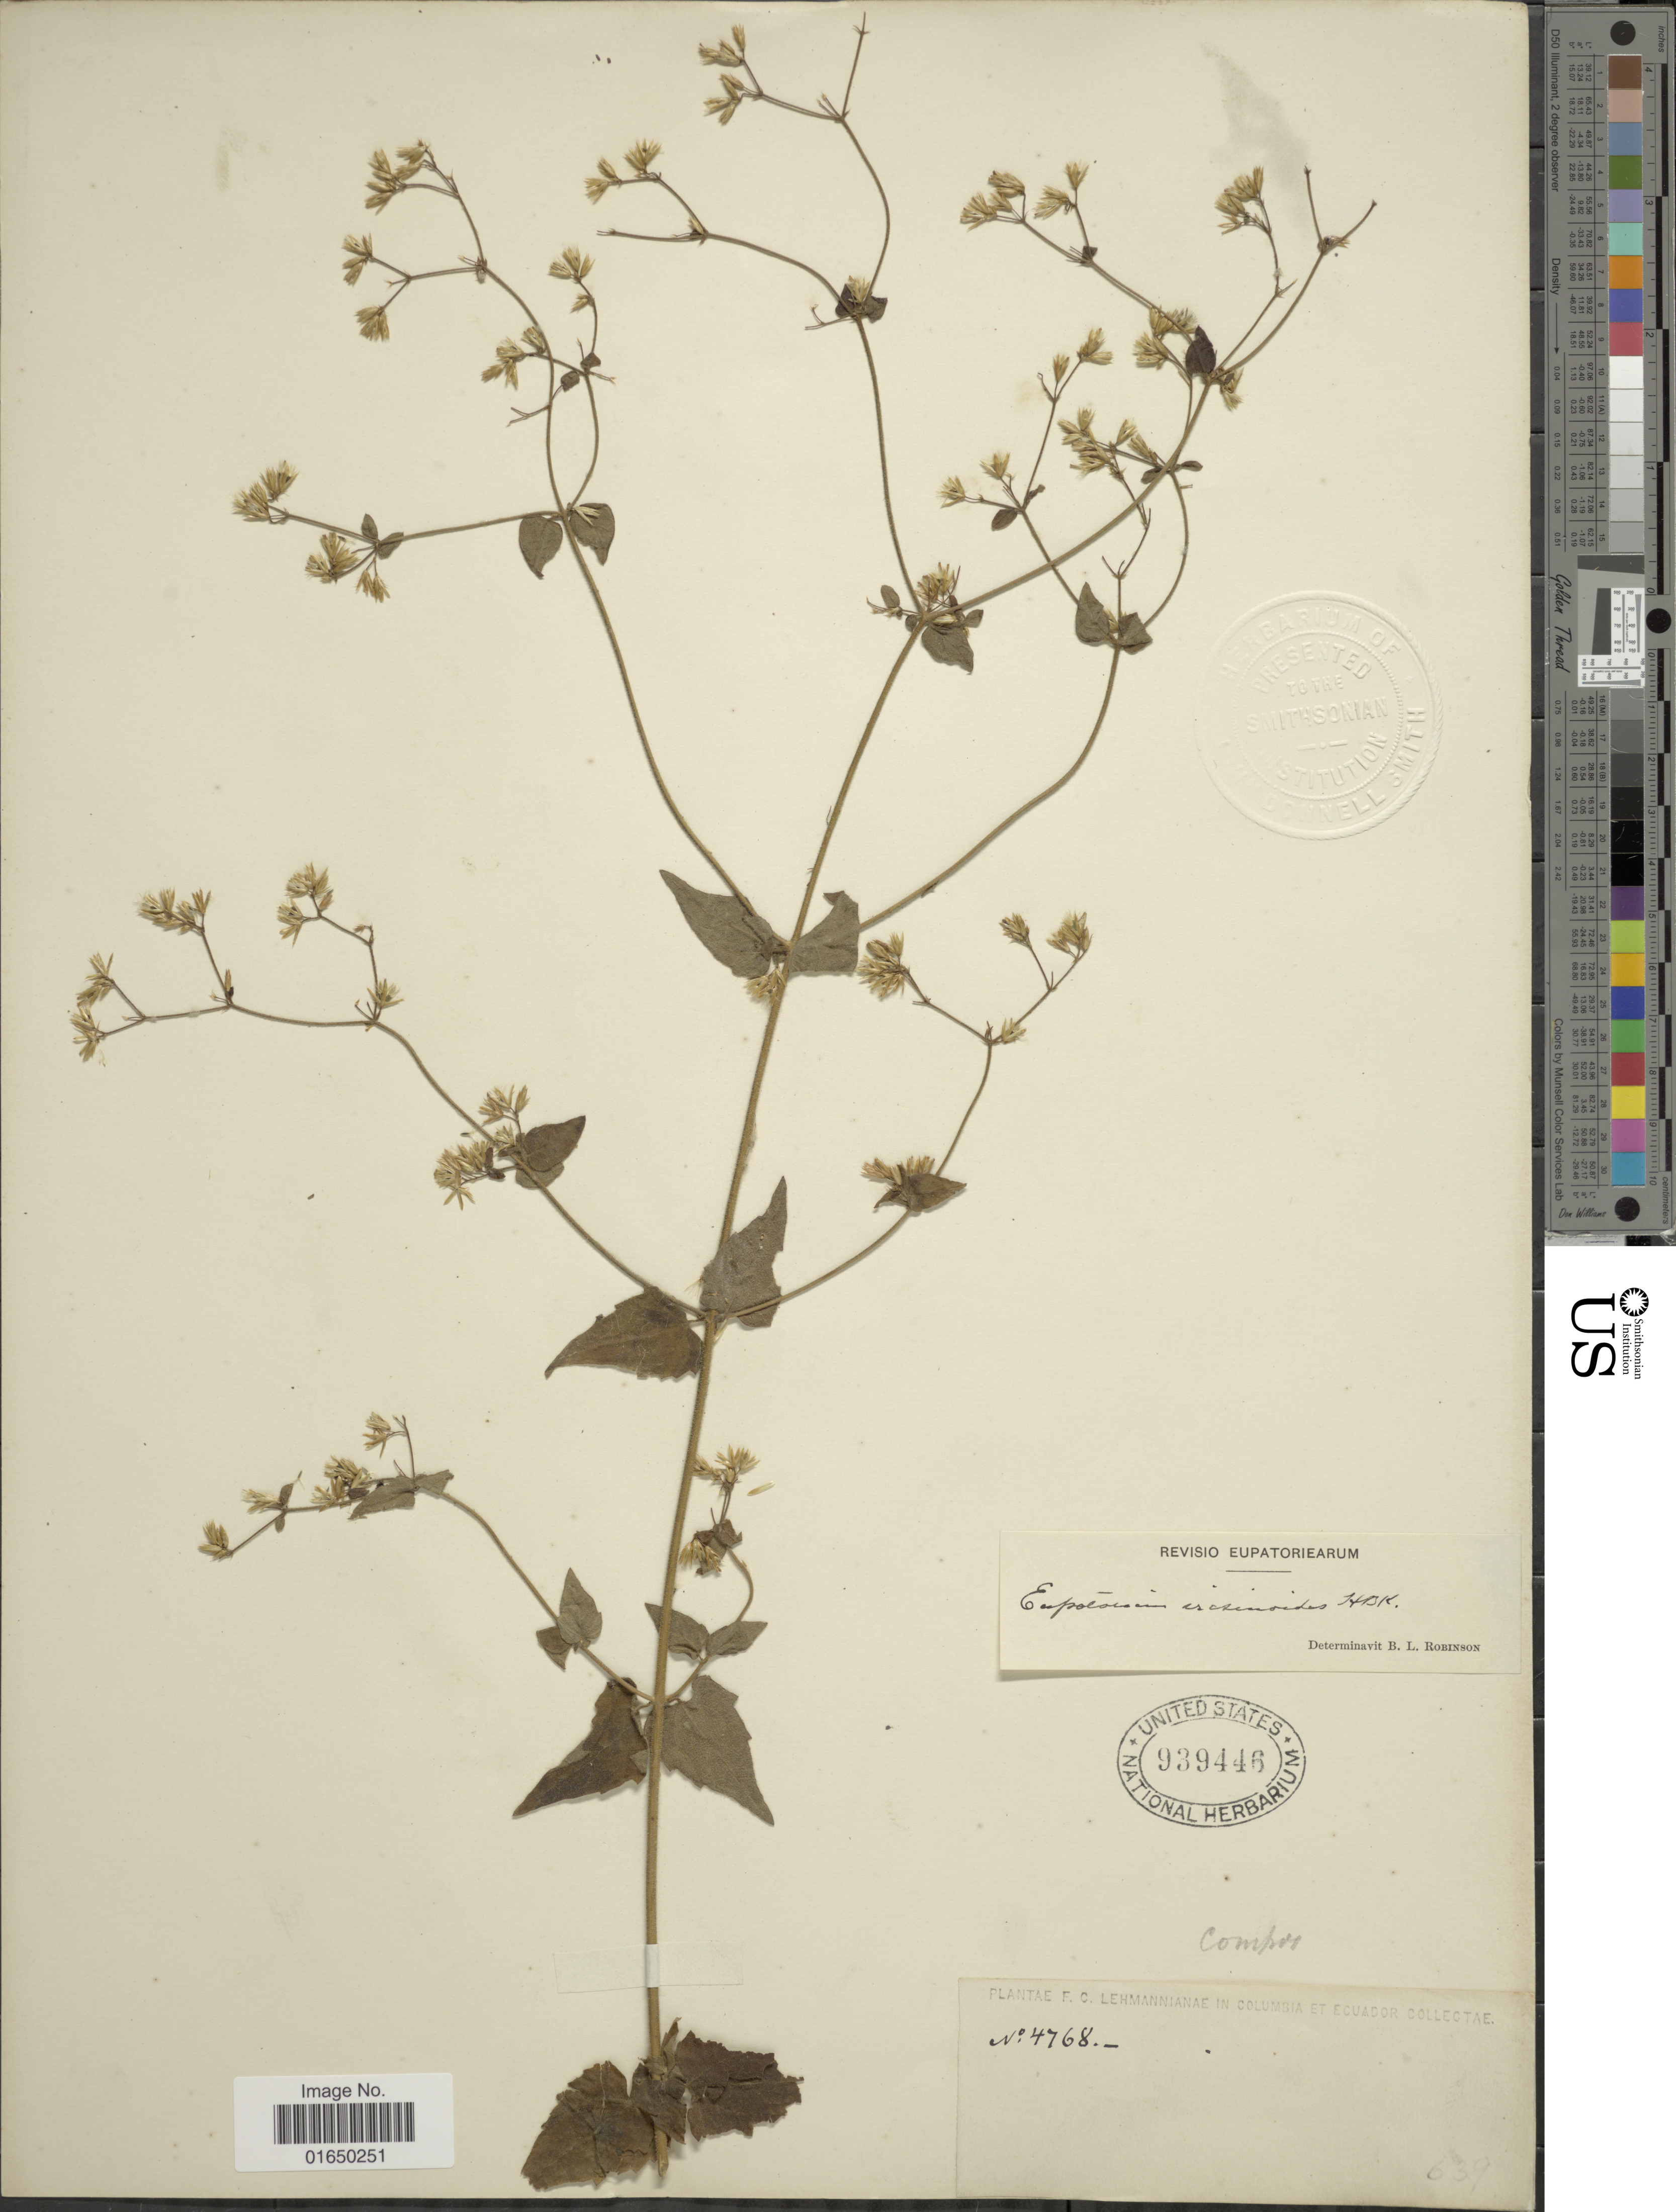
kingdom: Plantae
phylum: Tracheophyta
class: Magnoliopsida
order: Asterales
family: Asteraceae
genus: Condylidium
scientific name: Condylidium iresinoides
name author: (Kunth) R.M. King & H. Rob.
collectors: F. C. Lehmann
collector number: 4768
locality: Columbia et Ecuador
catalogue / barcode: US 939446